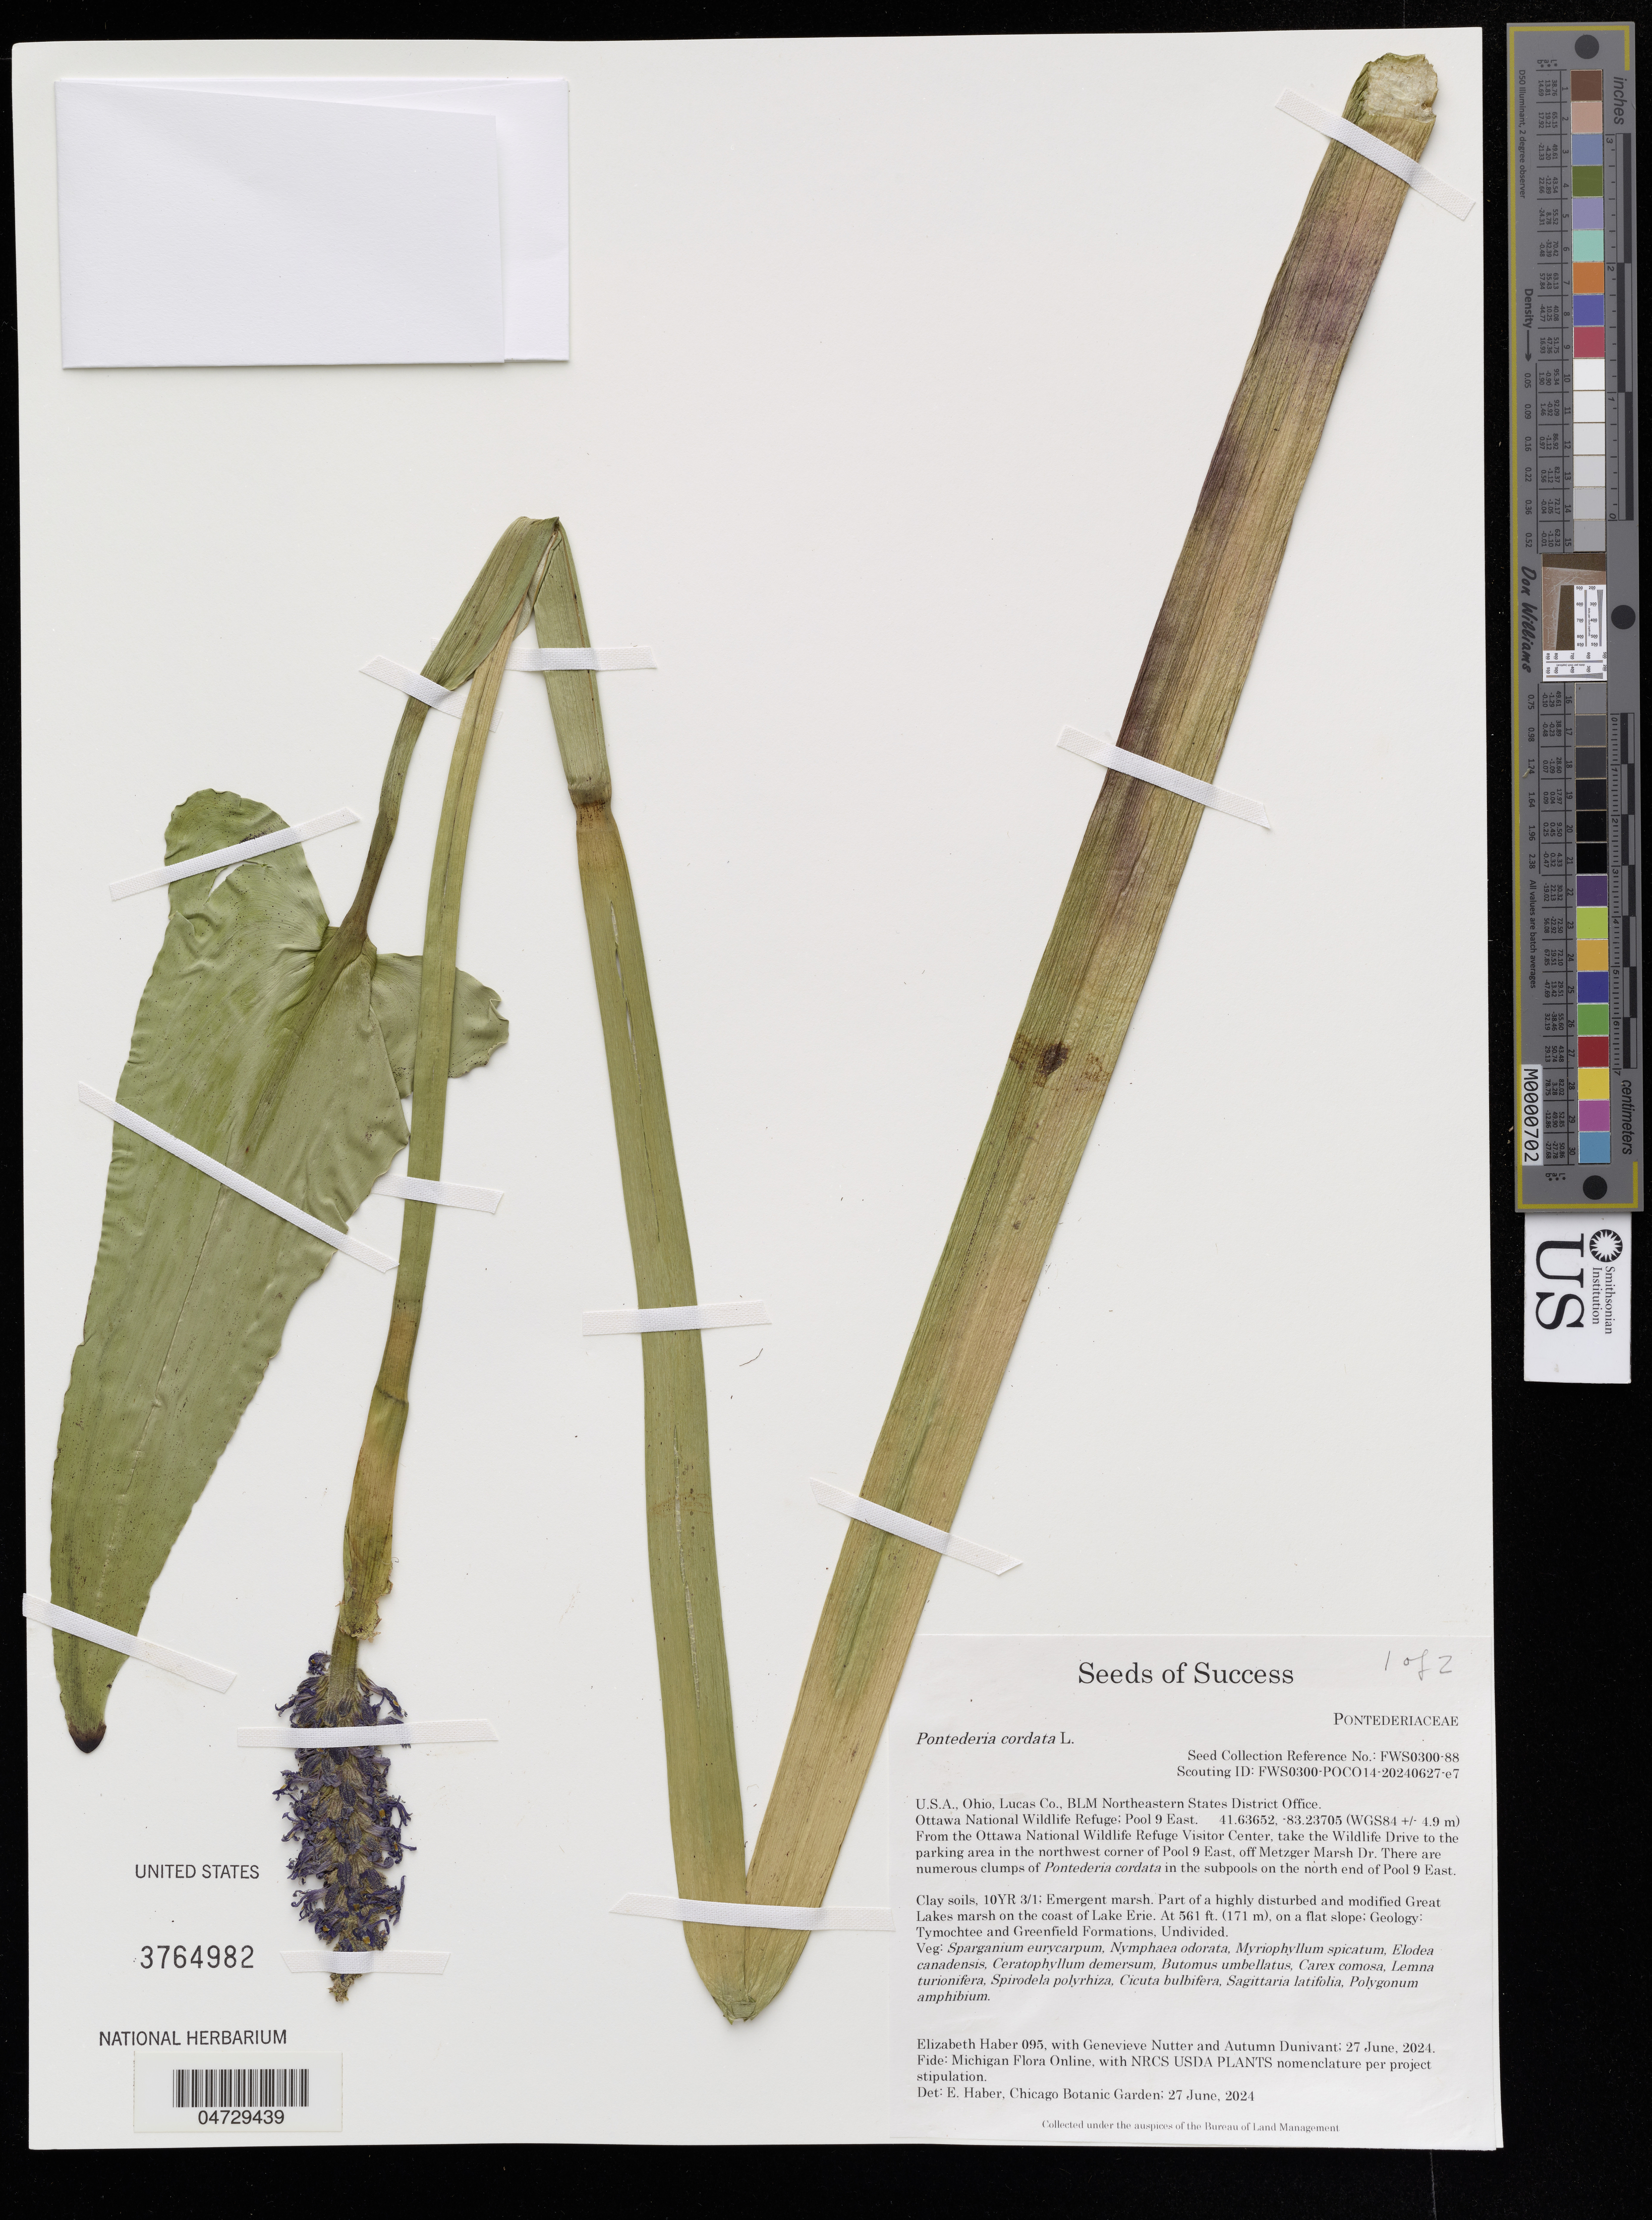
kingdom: Plantae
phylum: Tracheophyta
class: Liliopsida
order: Commelinales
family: Pontederiaceae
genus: Pontederia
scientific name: Pontederia cordata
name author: L.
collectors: E. Haber, G. Nutter & A. Dunivant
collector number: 095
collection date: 2024-06-27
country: United States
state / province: Ohio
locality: Lucas Co., BLM Northeastern States District Office. Ottawa National Wildlife Refuge, Pool 9 East. From the Ottawa National Wildlife Refuge Visitor Center, take the Wildlife Drive to the parking area in the northwest corner of Pool 9 East, off Metzger Marsh Drive. Numerous clumps of Pontederia cordata in the subpools on the north end of Pool 9 East. (WGS84 +/- 4.9 m).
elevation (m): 171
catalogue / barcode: US 3764982